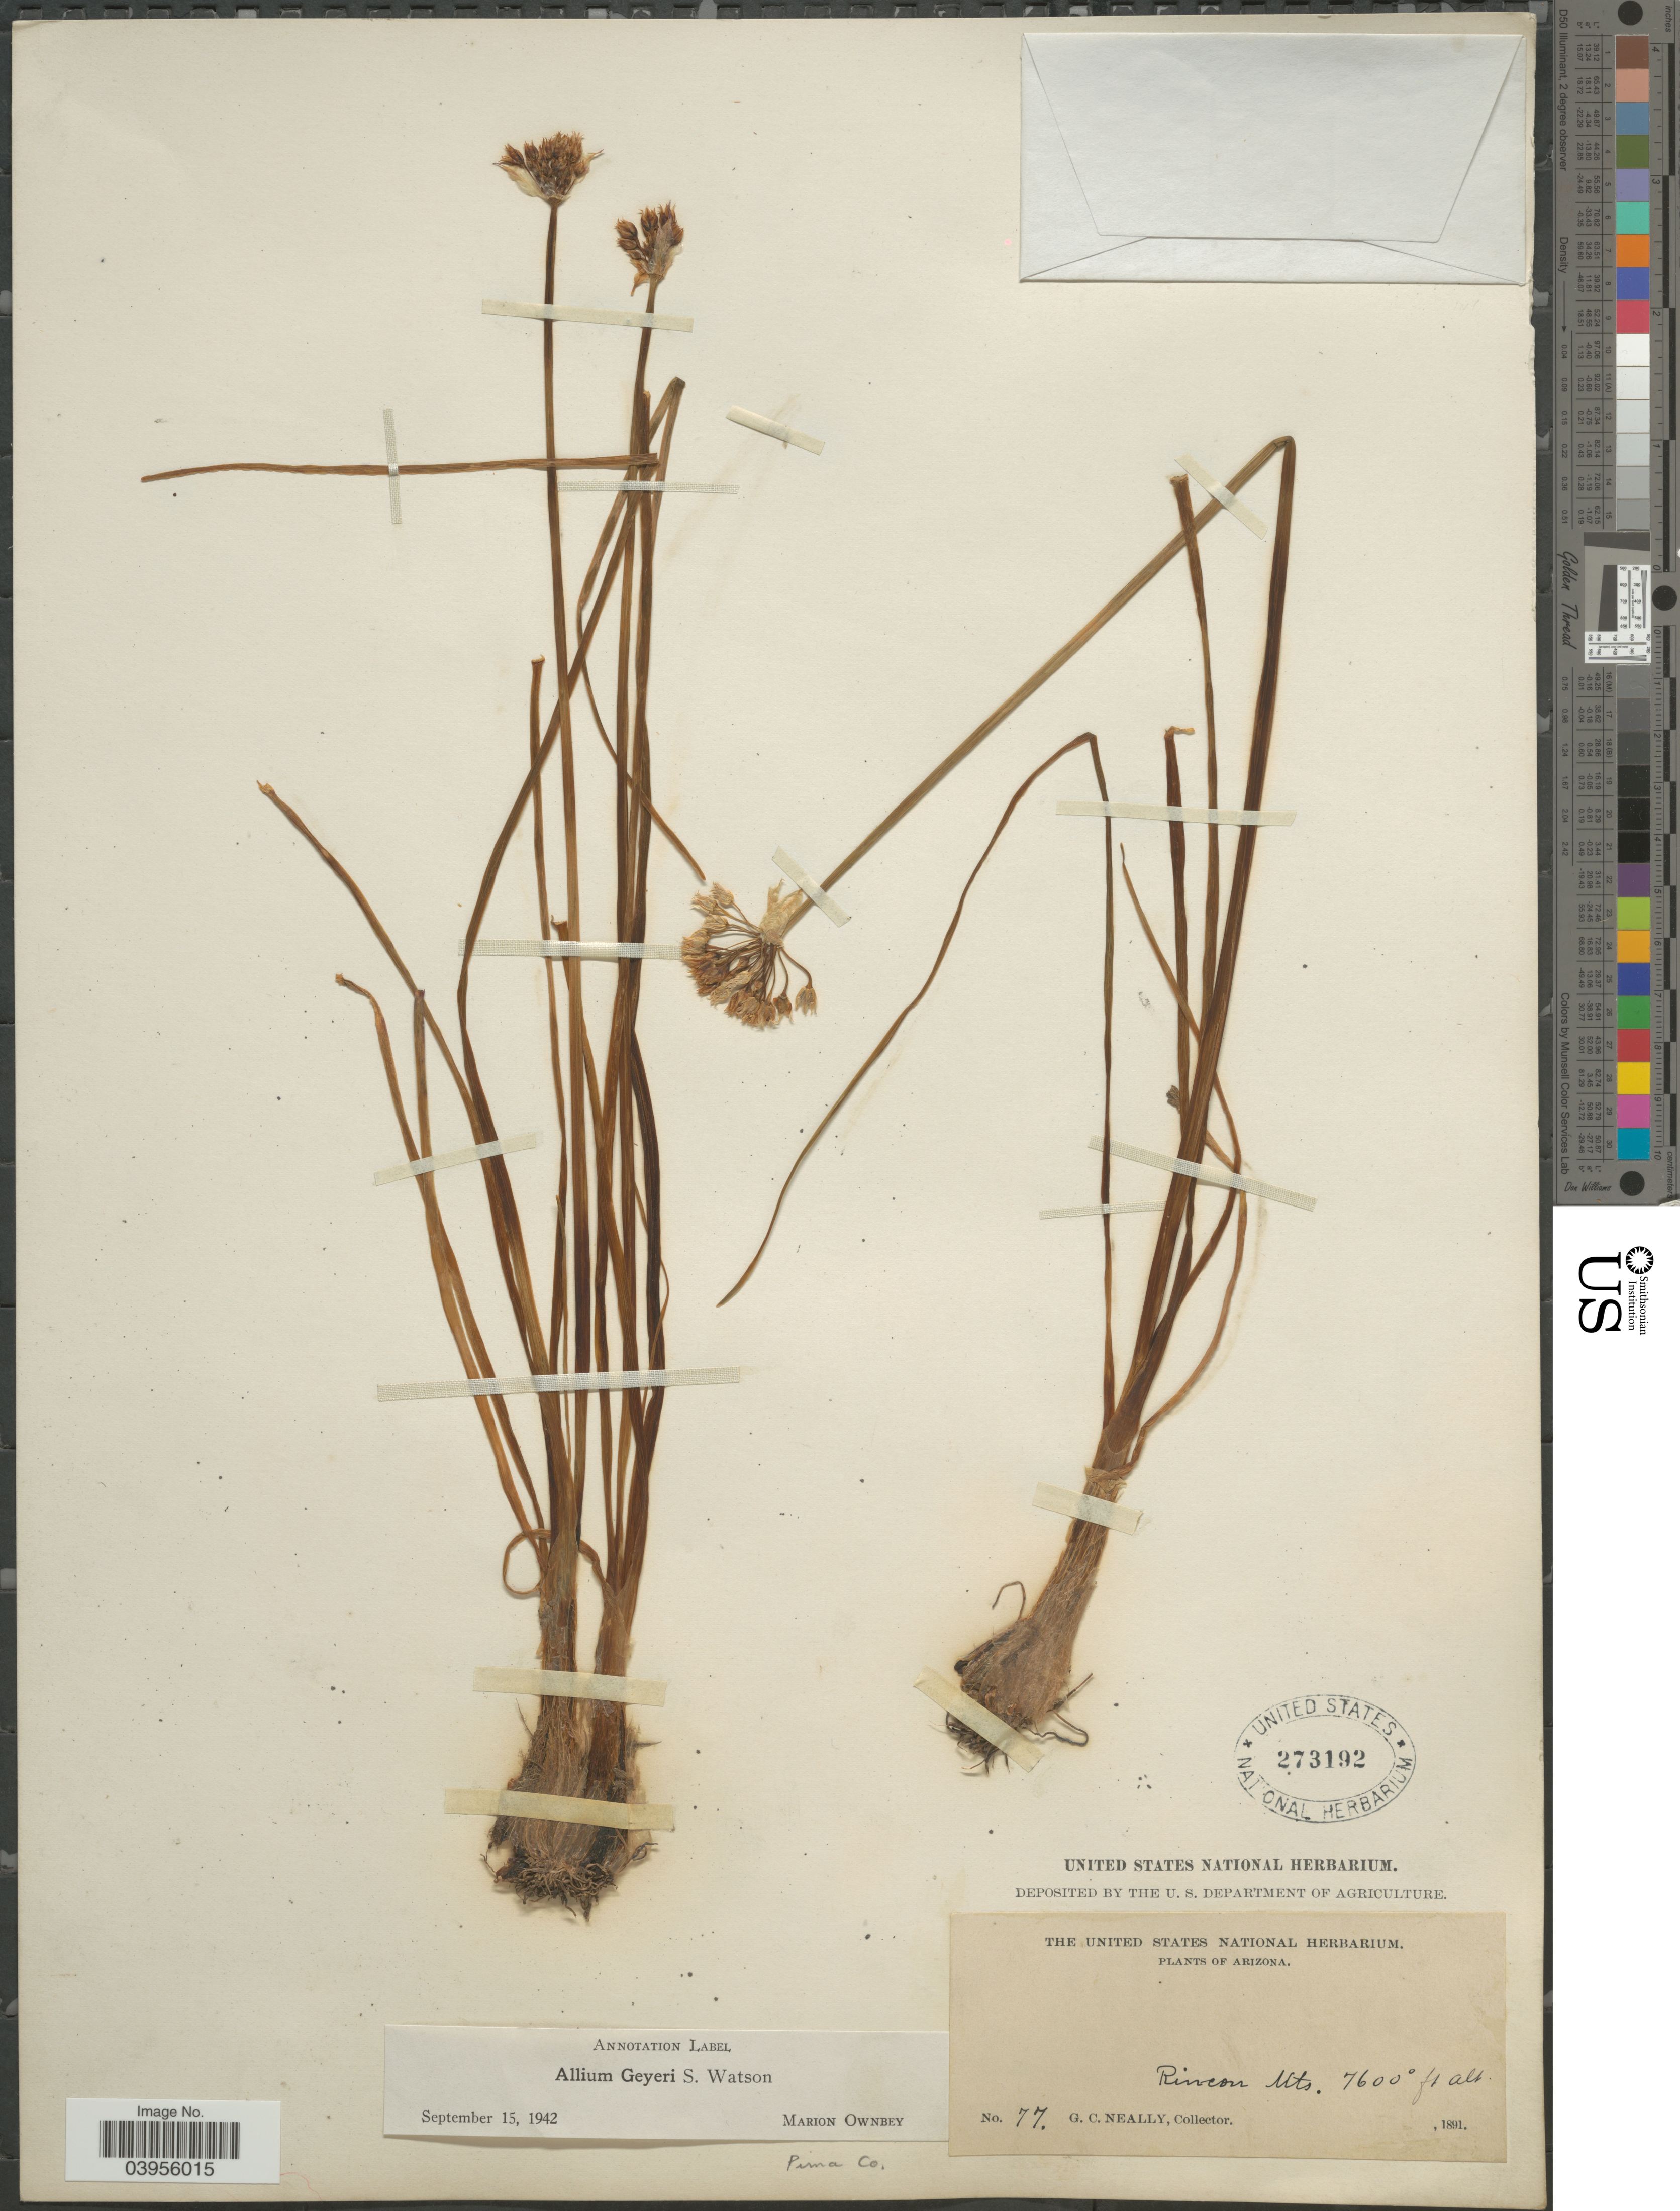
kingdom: Plantae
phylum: Tracheophyta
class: Liliopsida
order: Asparagales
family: Amaryllidaceae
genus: Allium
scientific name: Allium geyeri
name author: S. Watson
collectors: G. Neally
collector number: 77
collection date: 1891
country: United States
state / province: Arizona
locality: Rincon Mts. Pima Co.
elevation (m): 2316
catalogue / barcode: US 273192